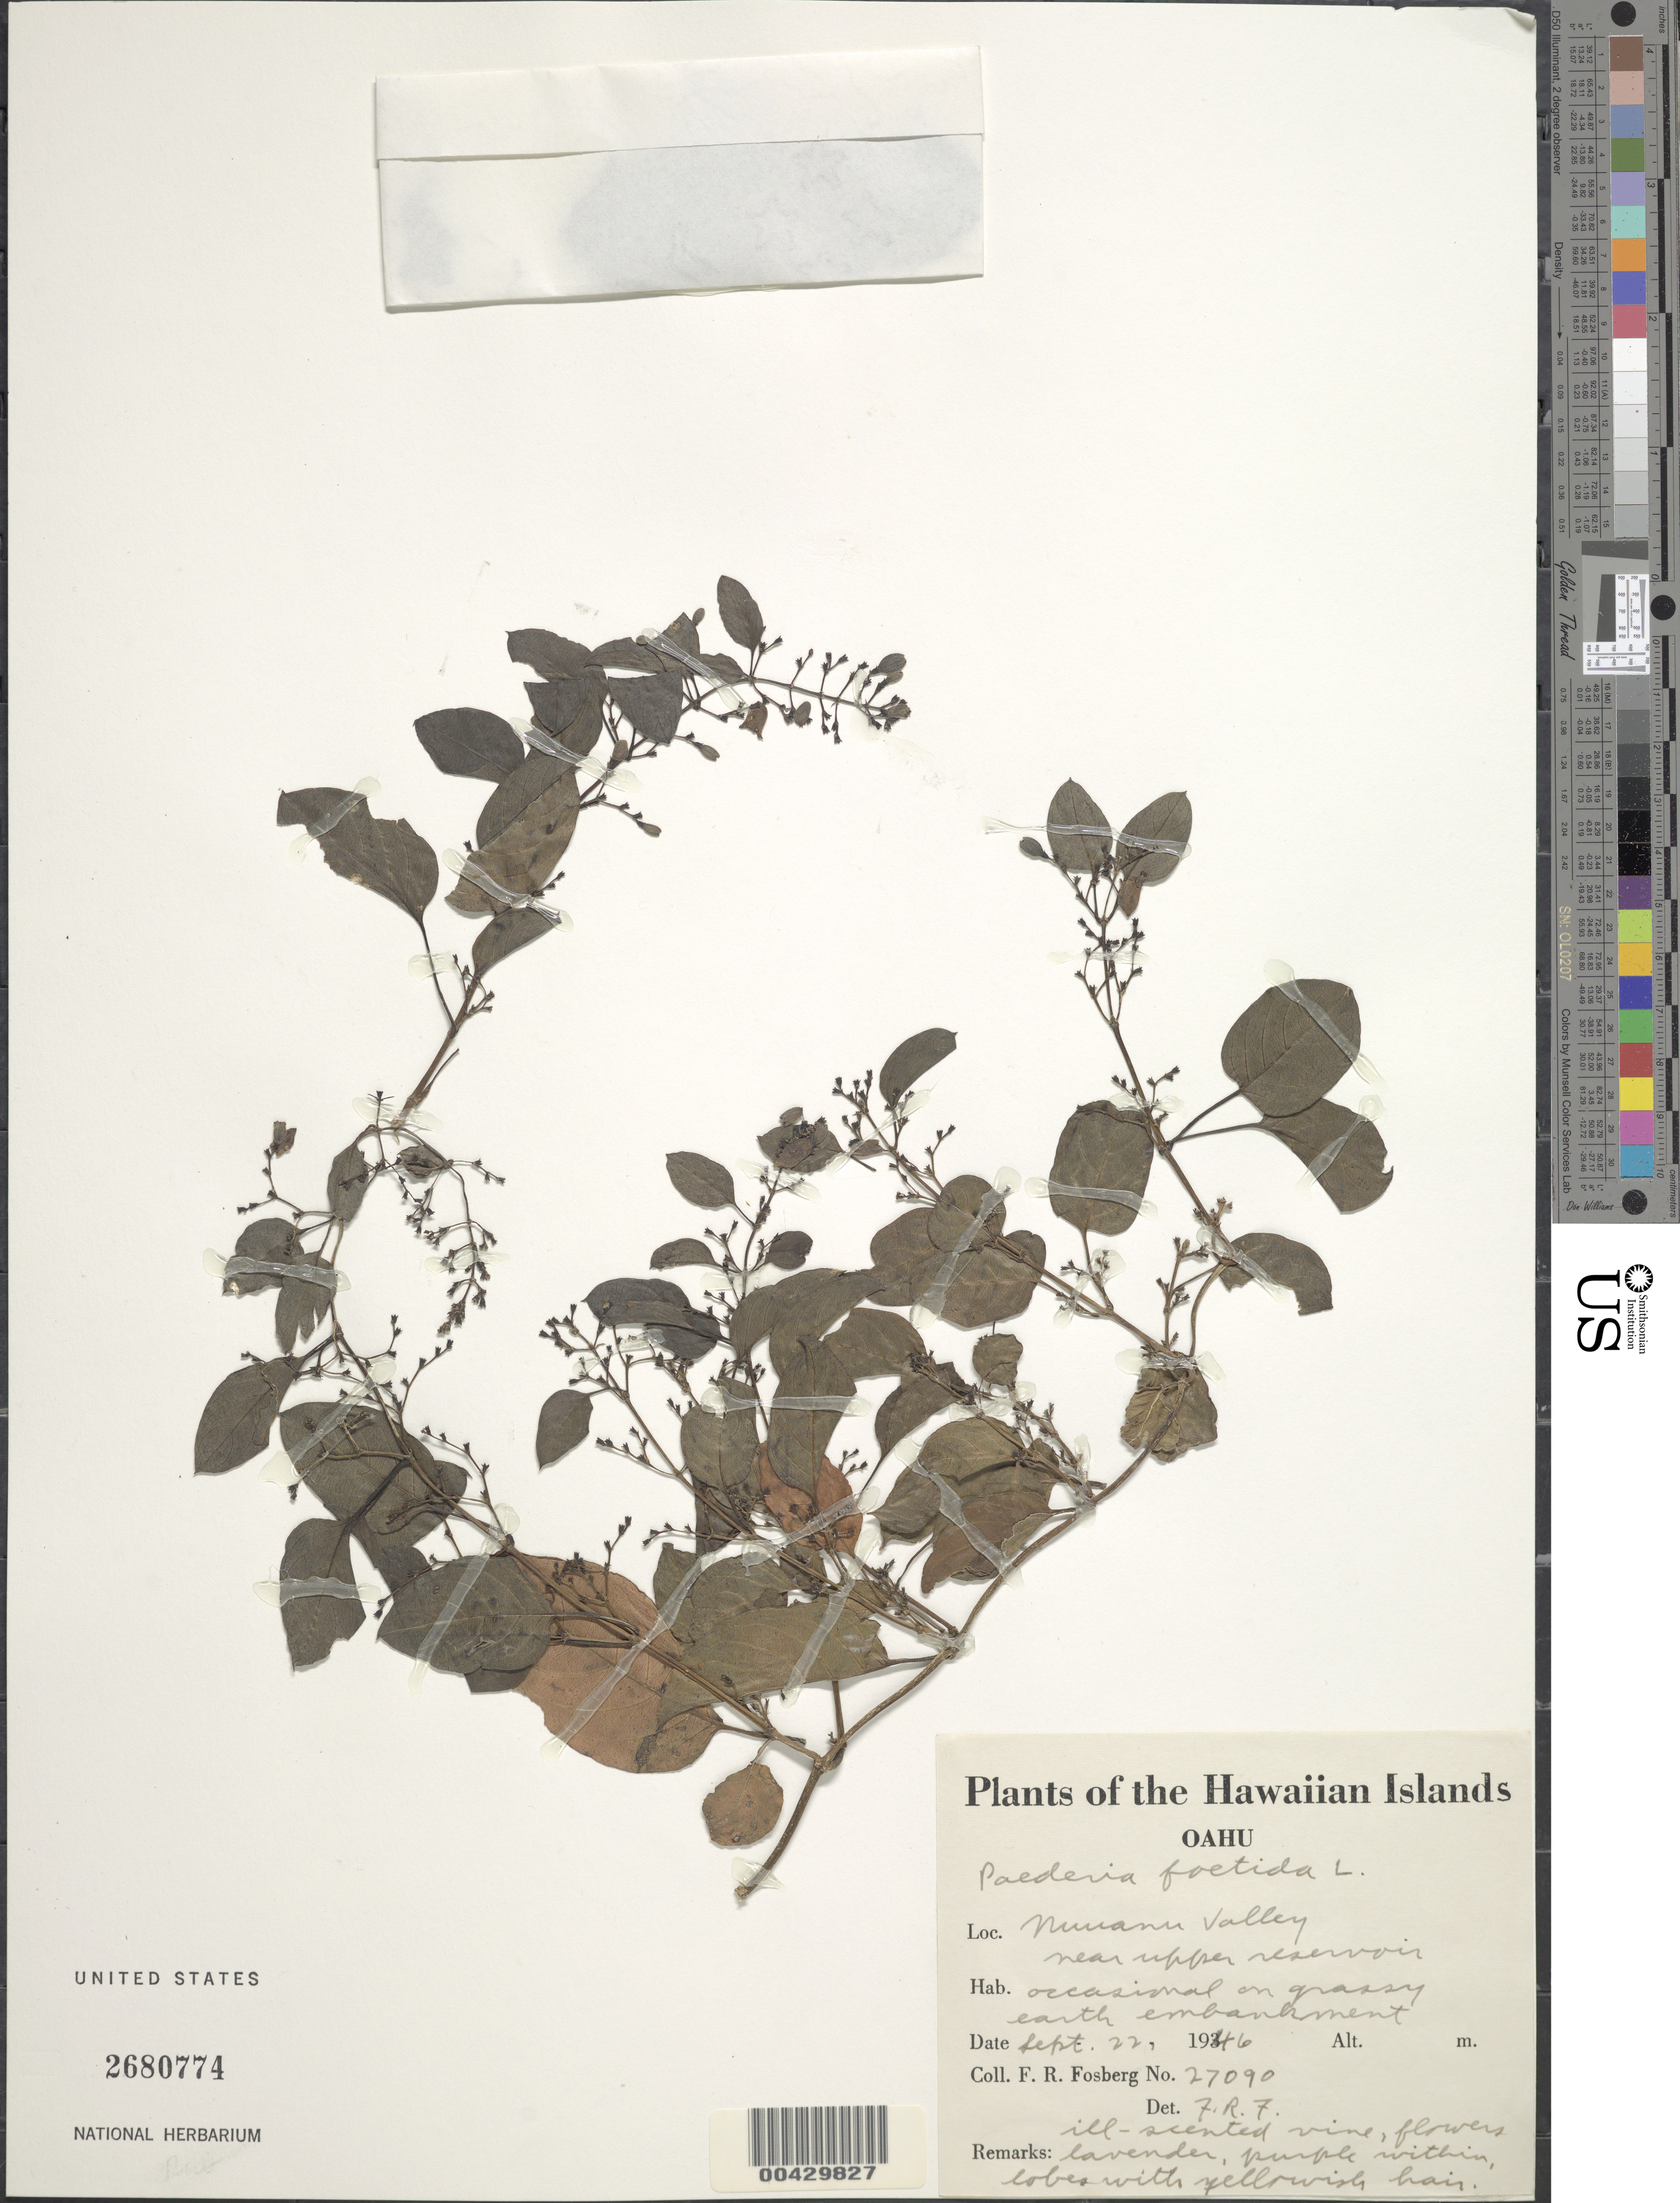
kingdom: Plantae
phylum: Tracheophyta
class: Magnoliopsida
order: Gentianales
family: Rubiaceae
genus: Paederia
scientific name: Paederia foetida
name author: L.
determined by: Fosberg, F. R.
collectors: F. R. Fosberg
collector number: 27090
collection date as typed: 22 Sep 1946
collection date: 1946-09-22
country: United States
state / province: Hawaii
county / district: Honolulu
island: Oahu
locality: Nuuanu Valley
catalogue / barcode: US 2680774